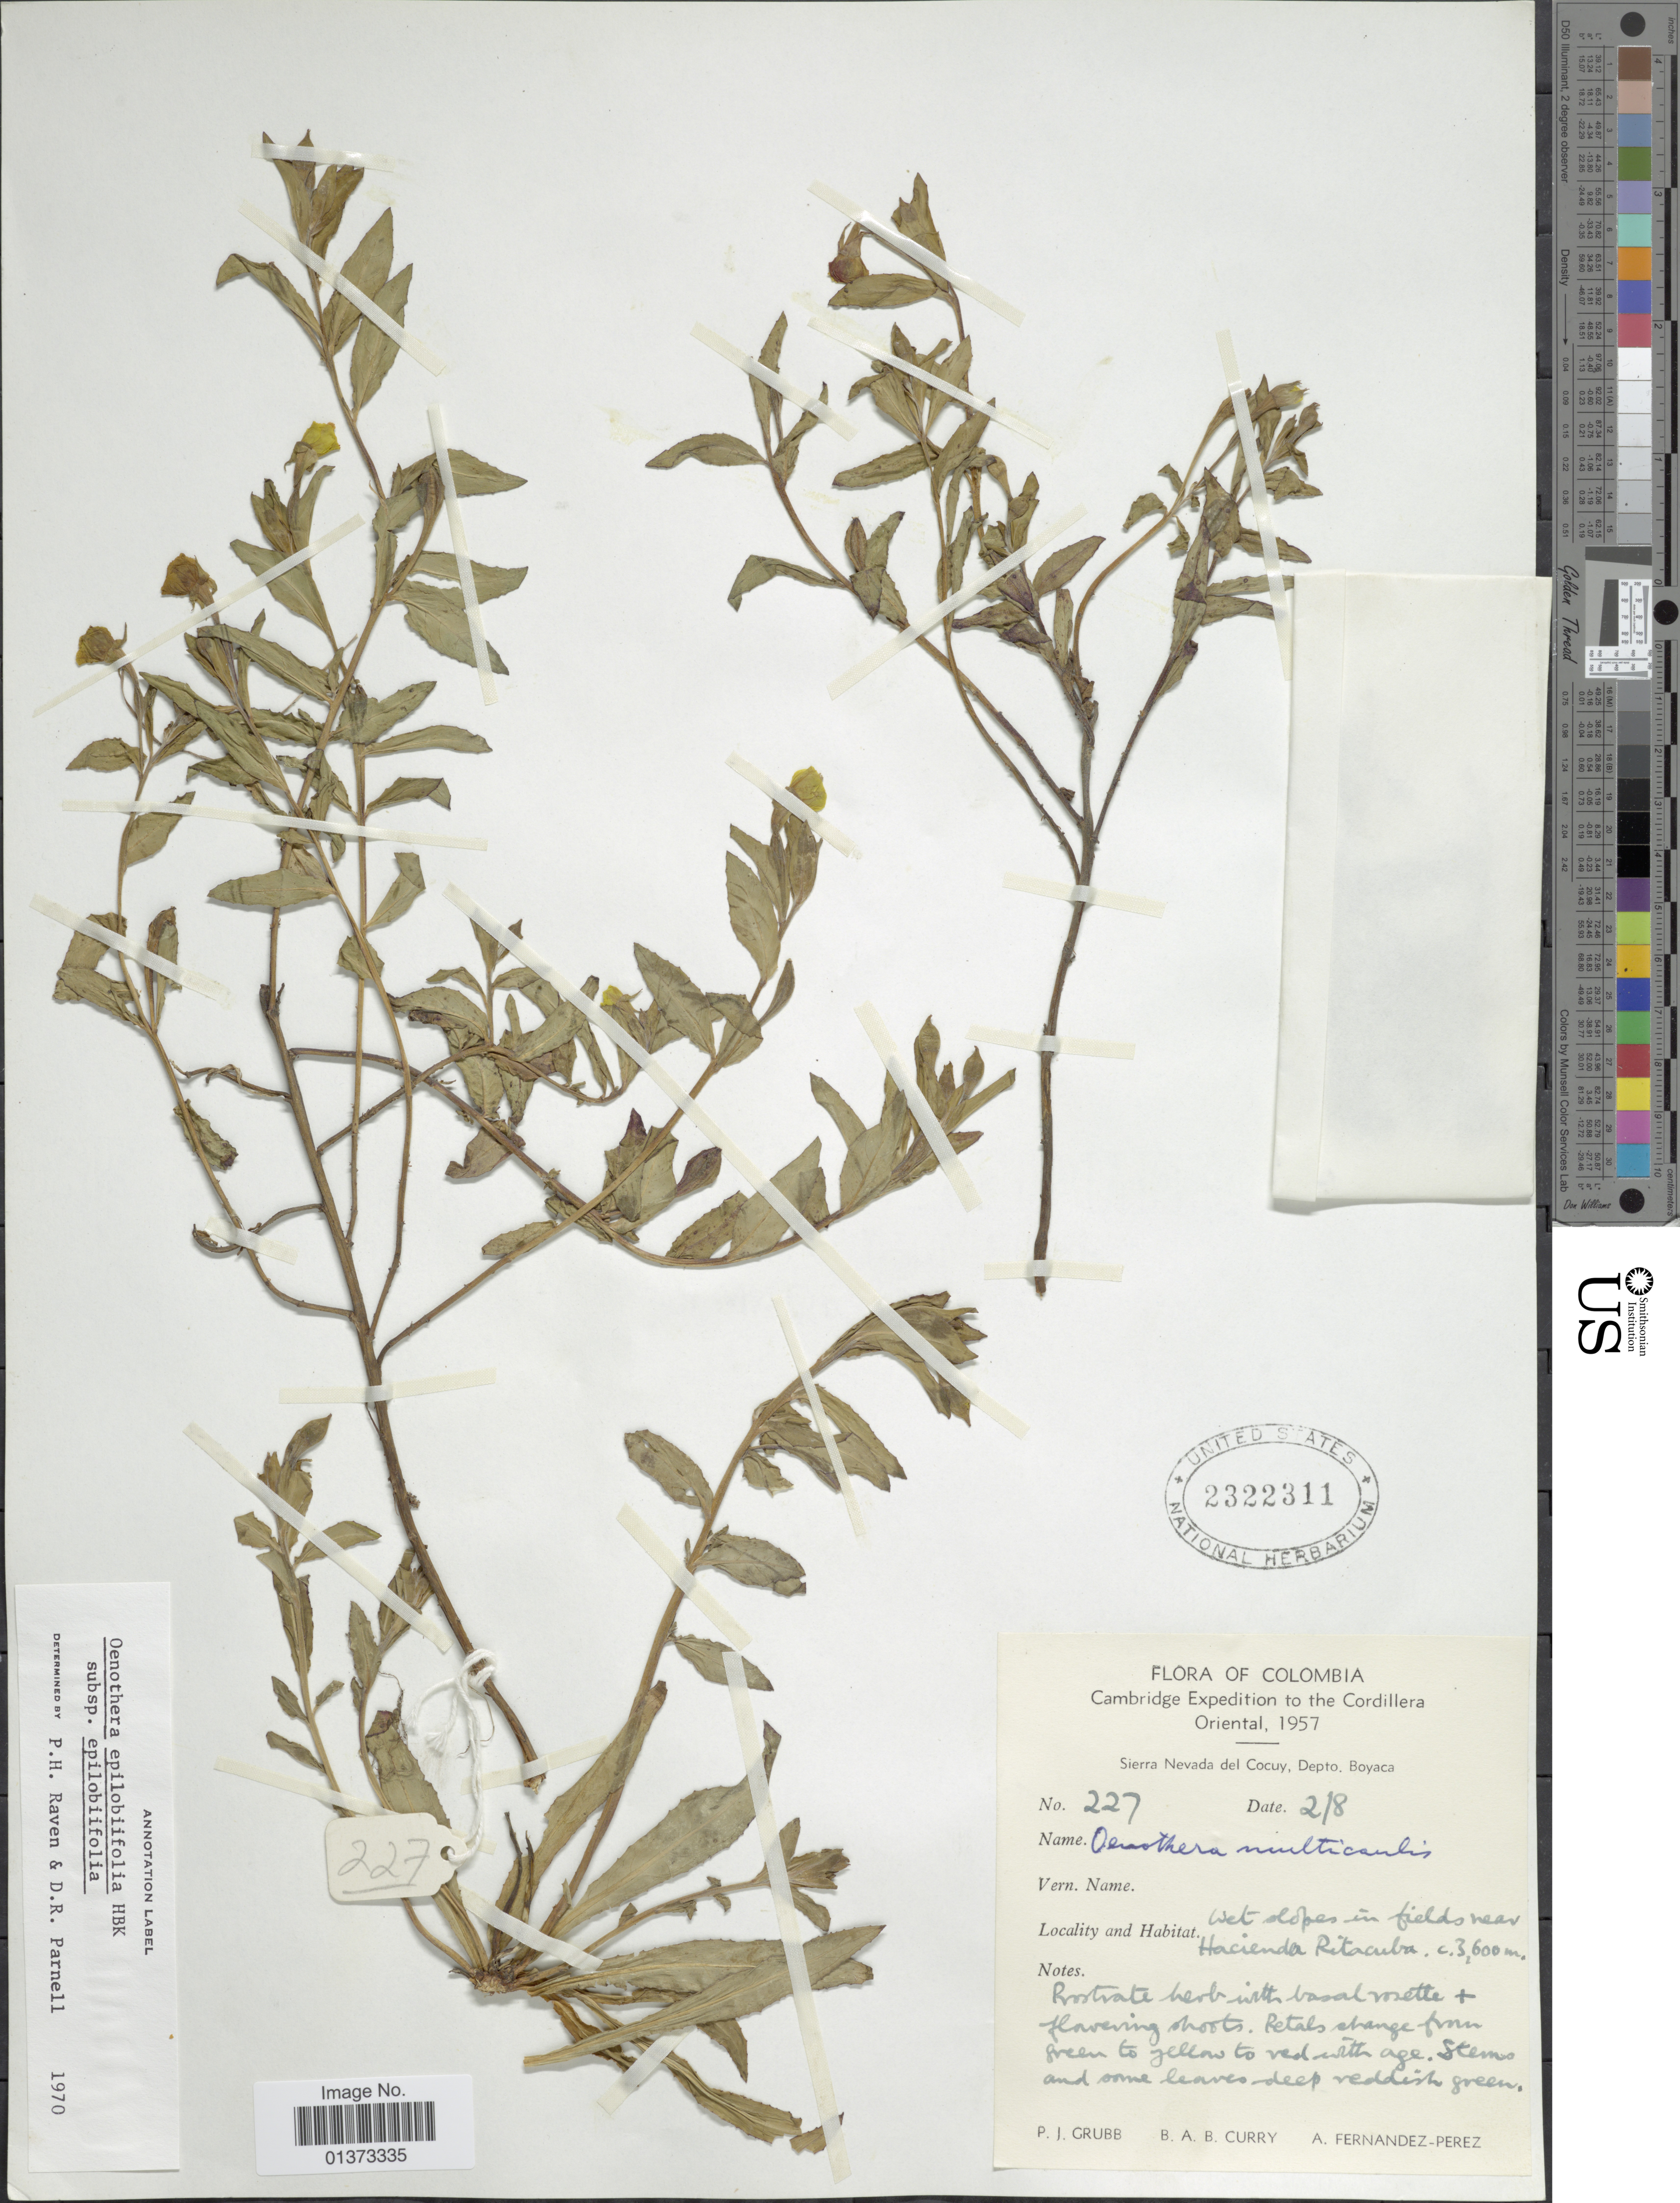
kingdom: Plantae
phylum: Tracheophyta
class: Magnoliopsida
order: Myrtales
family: Onagraceae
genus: Oenothera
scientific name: Oenothera epilobiifolia subsp. epilobiifolia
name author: Kunth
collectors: P. J. Grubb, B. Curry & A. Fernández-Pérez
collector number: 227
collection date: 1957-08-02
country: Colombia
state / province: Boyacá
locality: Sierra Nevada del Cocuy, wet slopes in fields near Hacienda Ritacuba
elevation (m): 3600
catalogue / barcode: US 2322311